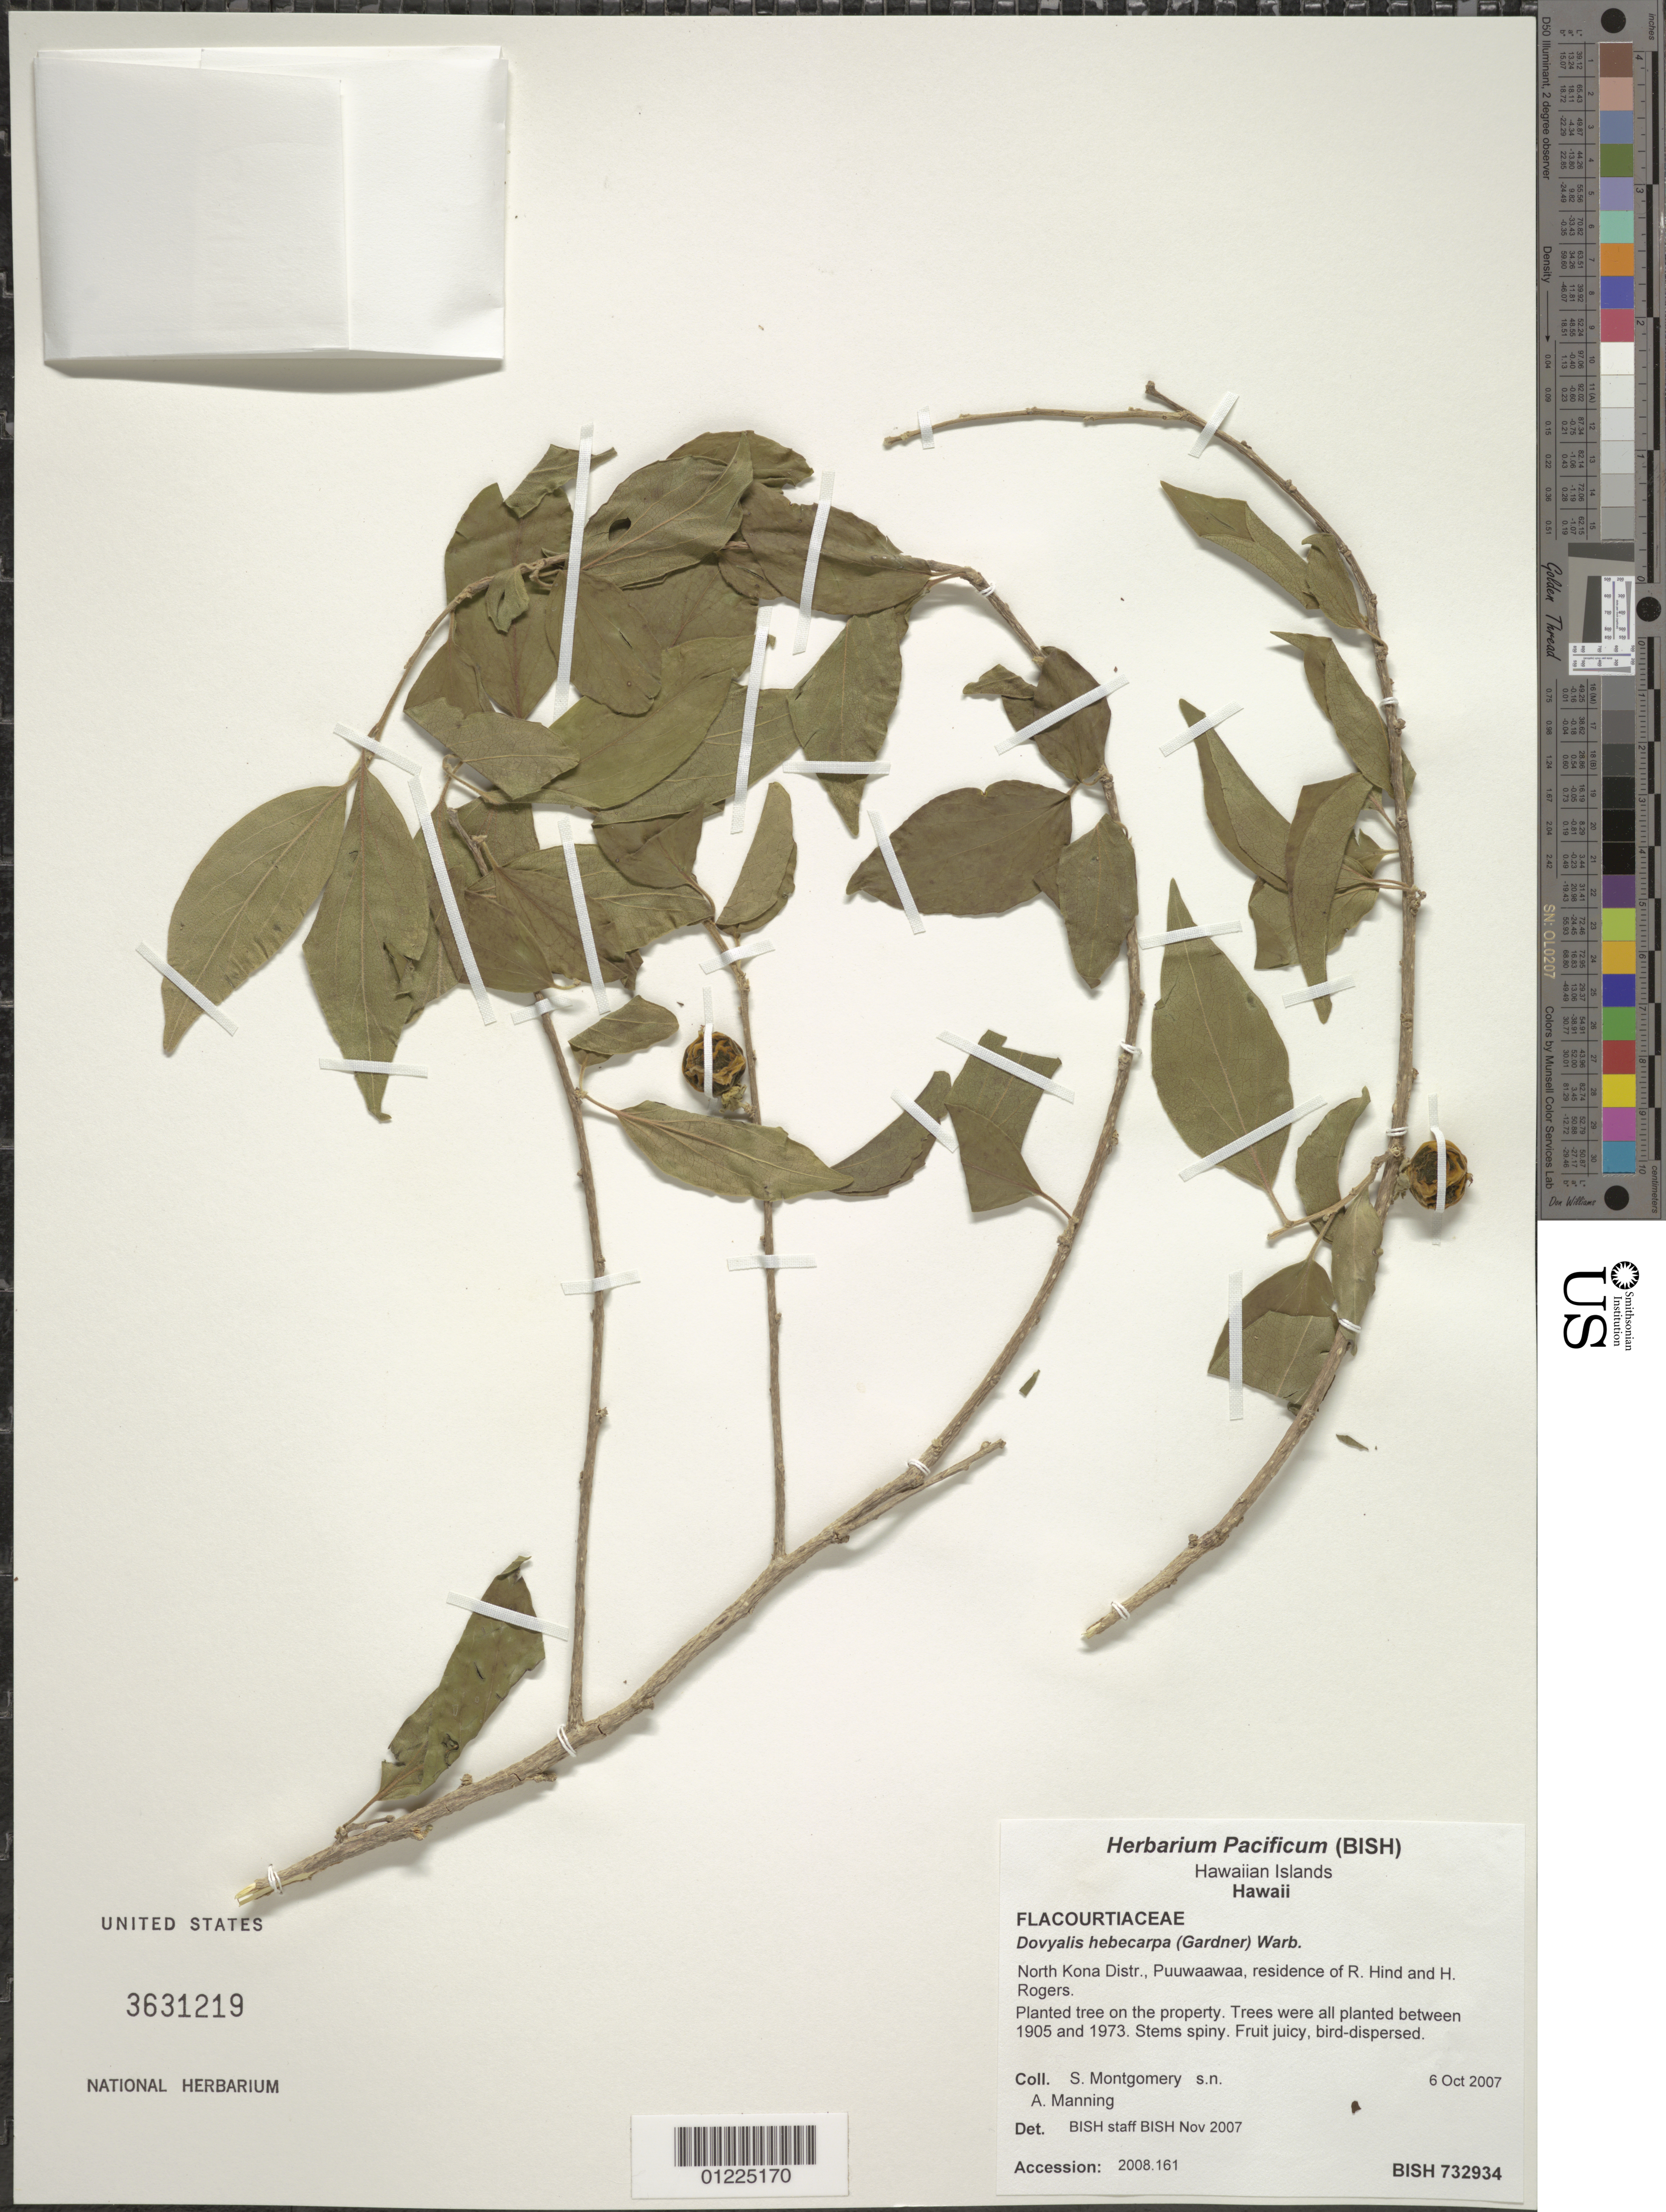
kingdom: Plantae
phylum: Tracheophyta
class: Magnoliopsida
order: Malpighiales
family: Salicaceae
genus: Dovyalis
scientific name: Dovyalis hebecarpa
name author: (Gardner) Warb.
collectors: S. Montgomery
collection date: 2007-10-06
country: United States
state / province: Hawaii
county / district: Hawaii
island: Hawaii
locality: North Kona Distr., Puuwaawaa, residence o R. Hind and H. Rogers.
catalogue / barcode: US 3631219